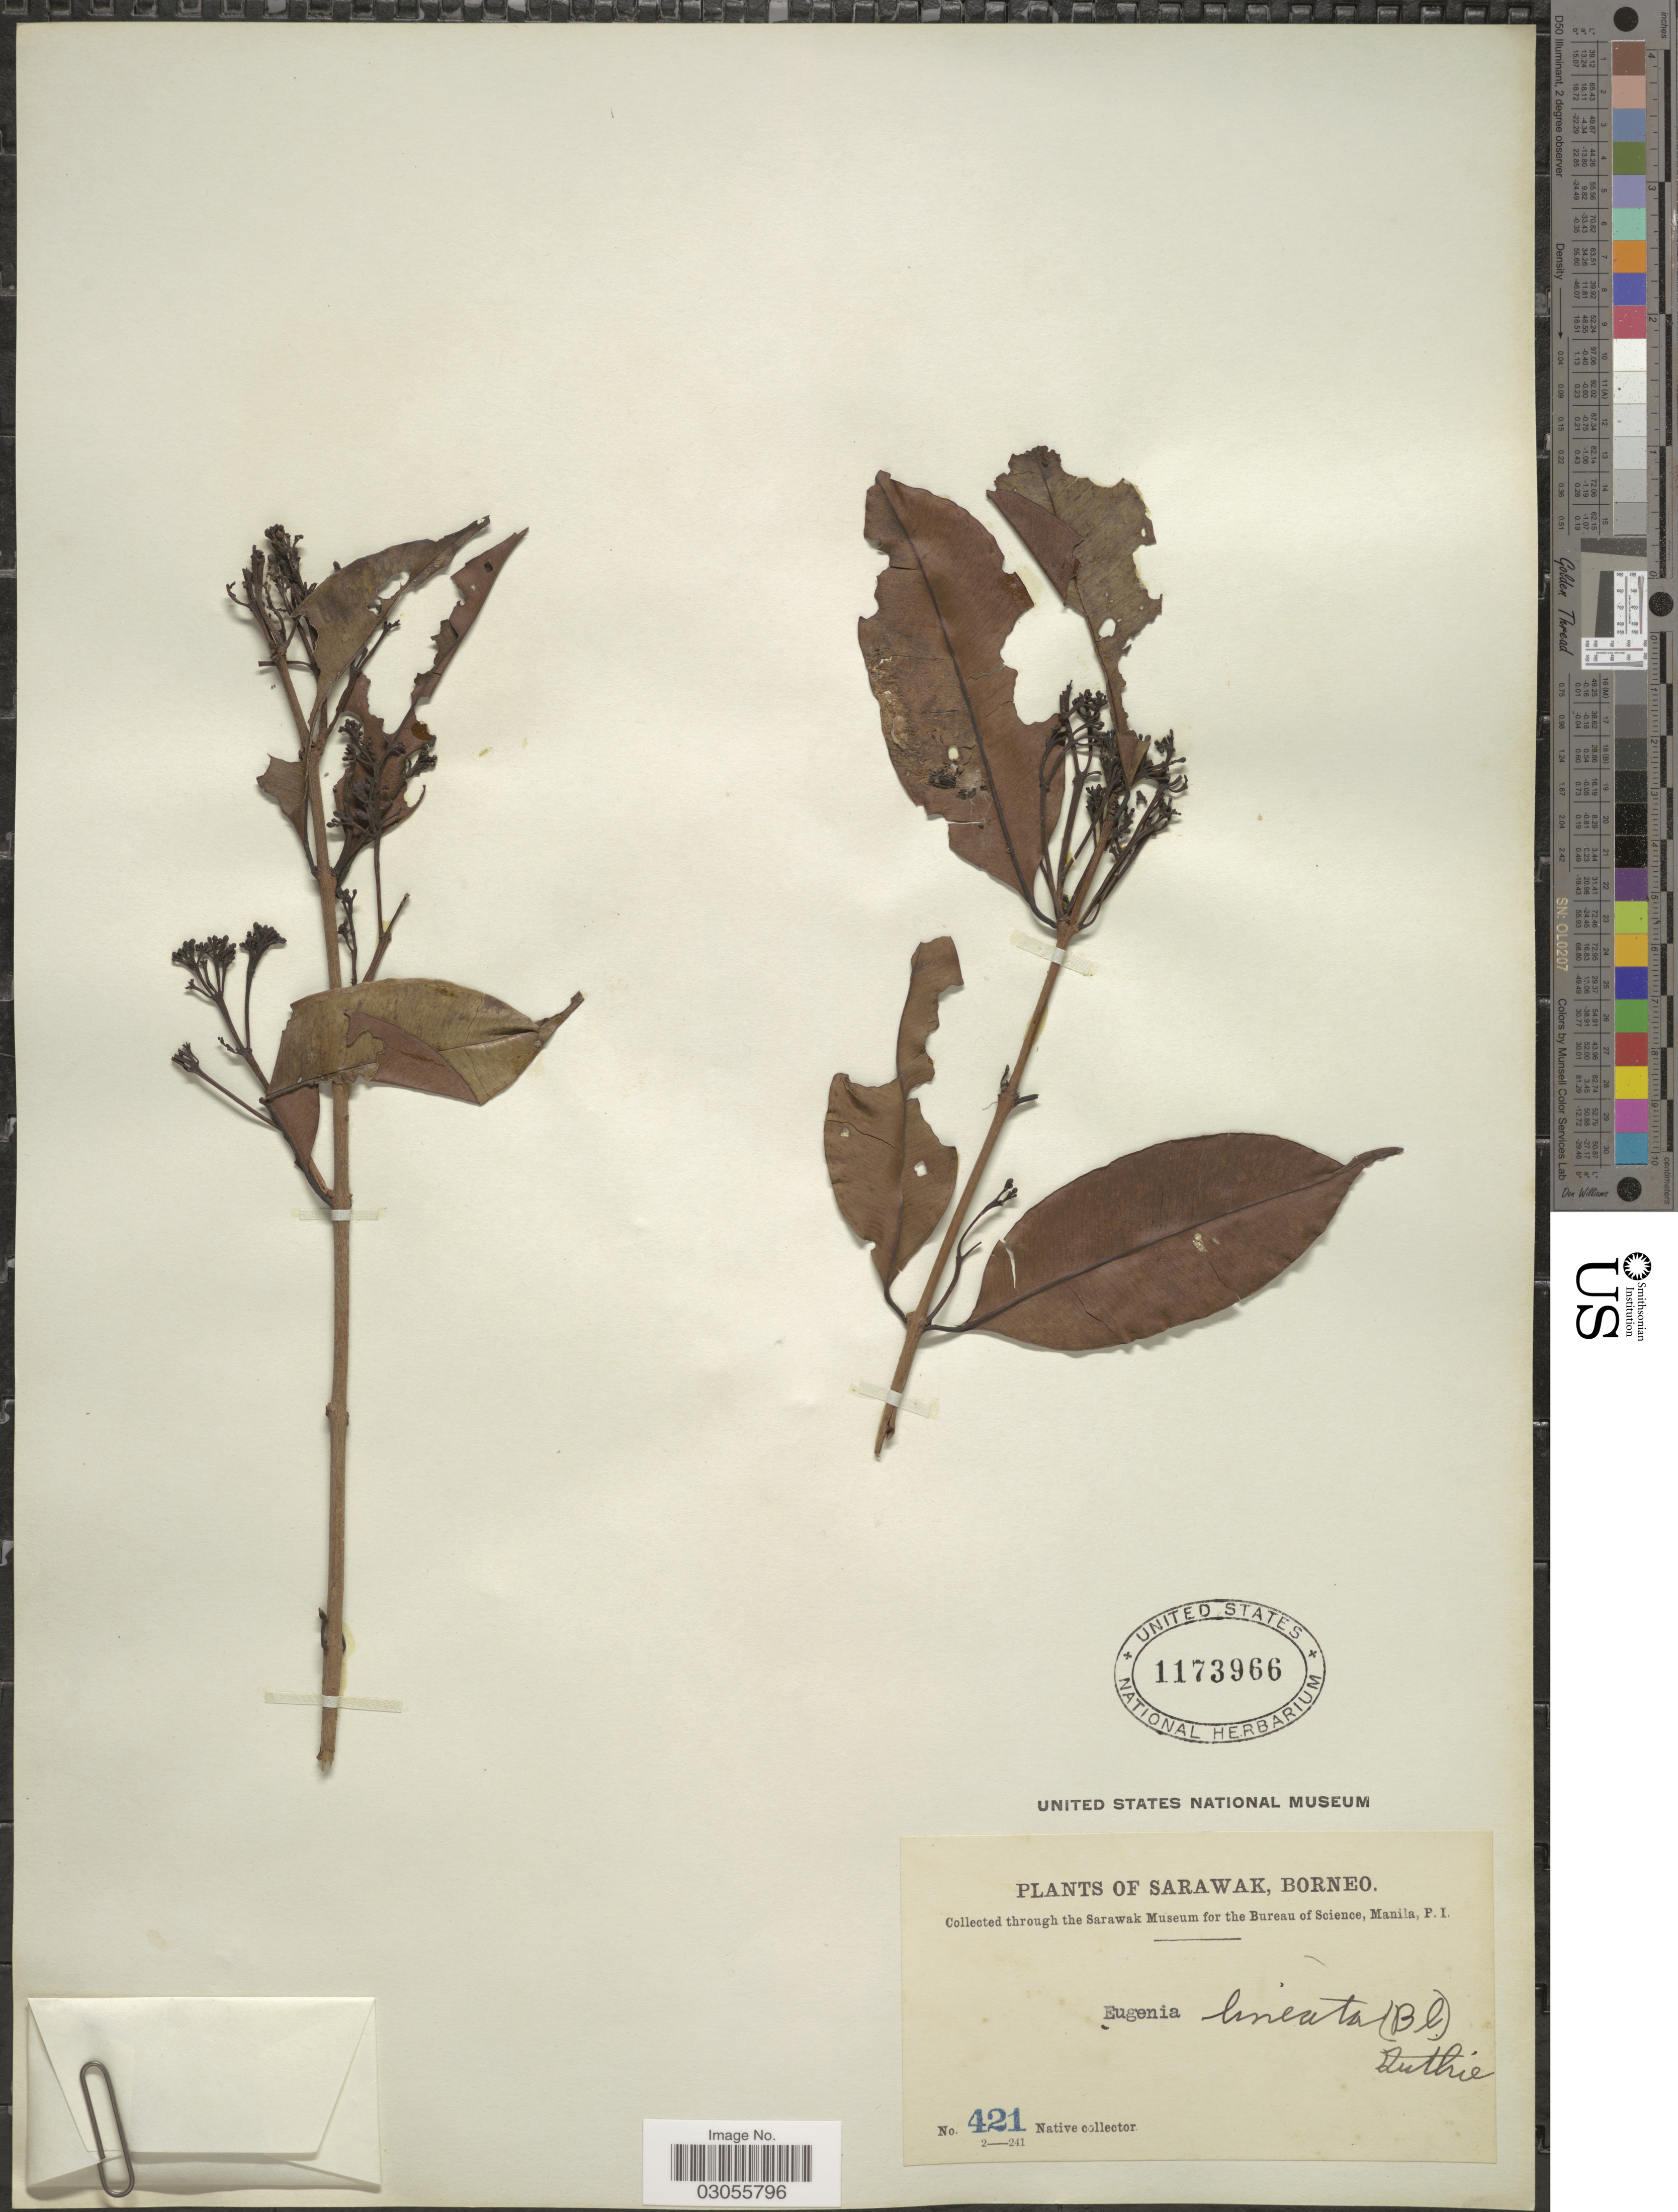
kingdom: Plantae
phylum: Tracheophyta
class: Magnoliopsida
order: Myrtales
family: Myrtaceae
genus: Syzygium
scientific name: Syzygium cerasiforme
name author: (Blume) Merr. & L.M. Perry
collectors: Native collector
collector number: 421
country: Malaysia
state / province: Sarawak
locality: Borneo.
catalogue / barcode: US 1173966